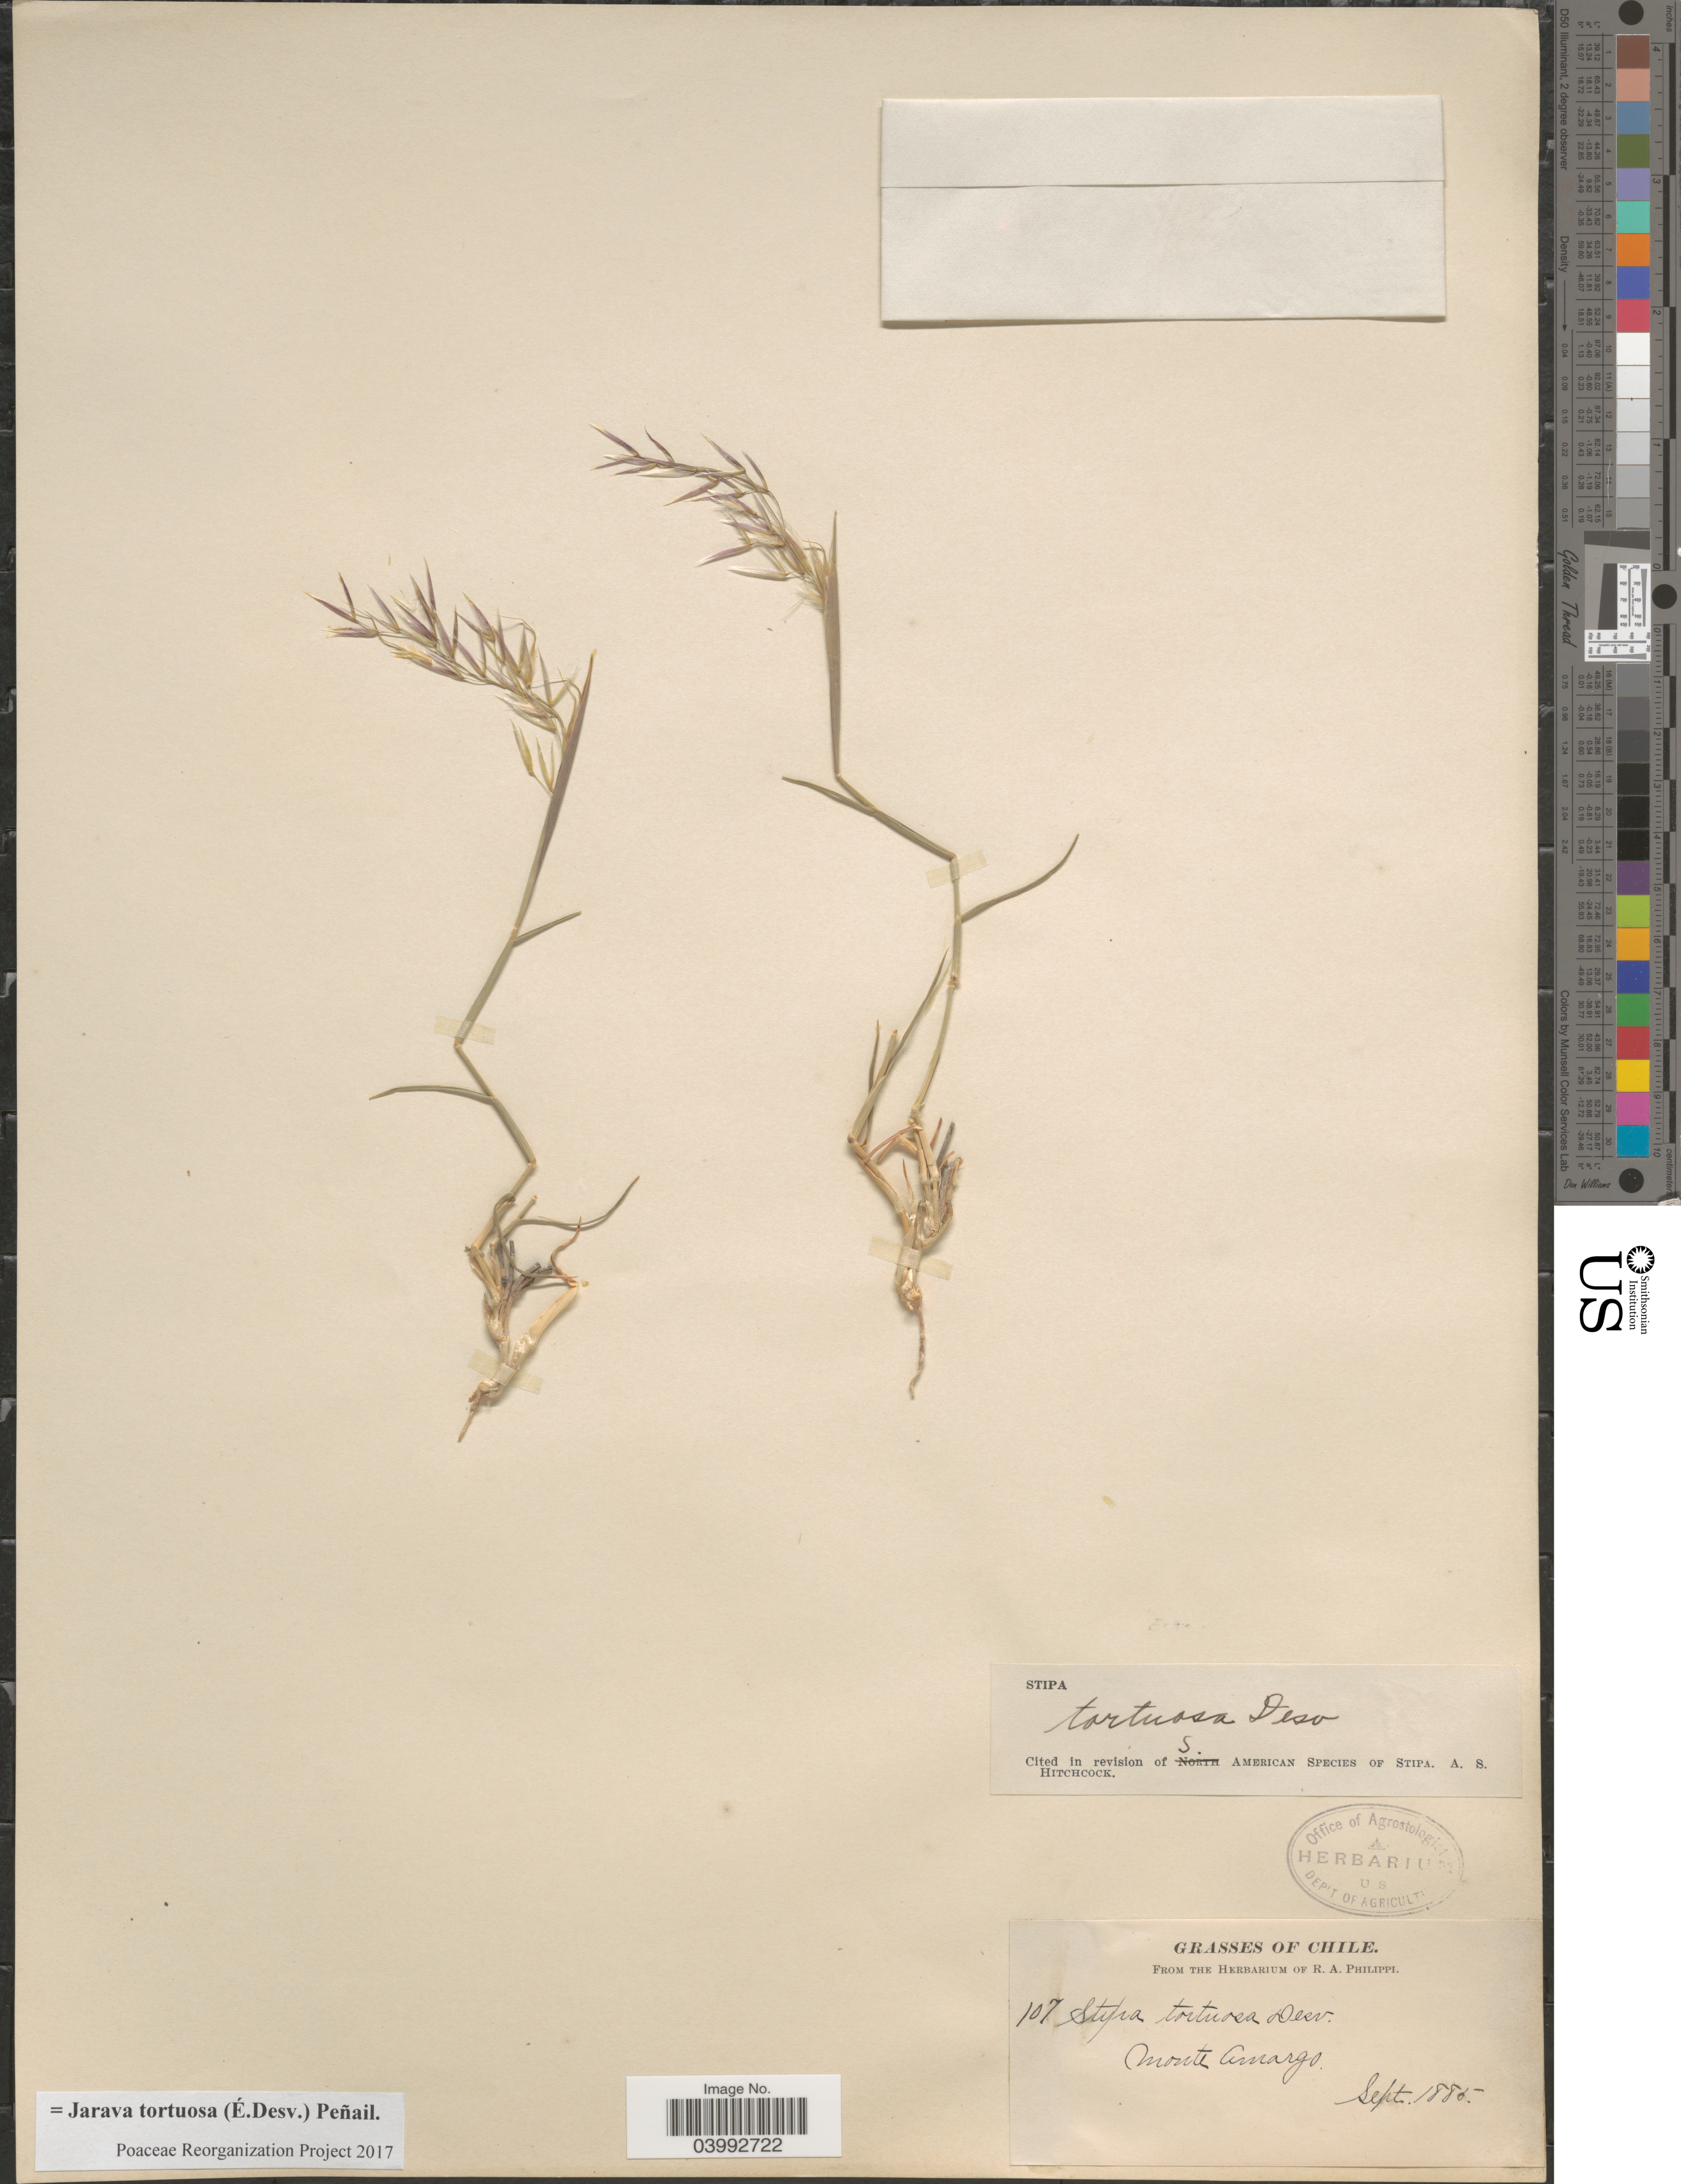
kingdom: Plantae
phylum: Tracheophyta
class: Liliopsida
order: Poales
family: Poaceae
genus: Jarava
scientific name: Jarava tortuosa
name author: (É. Desv.) Peñail.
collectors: ex. herb. R.A. Philippi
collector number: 107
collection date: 1885-09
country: Chile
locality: Monte Amargo.